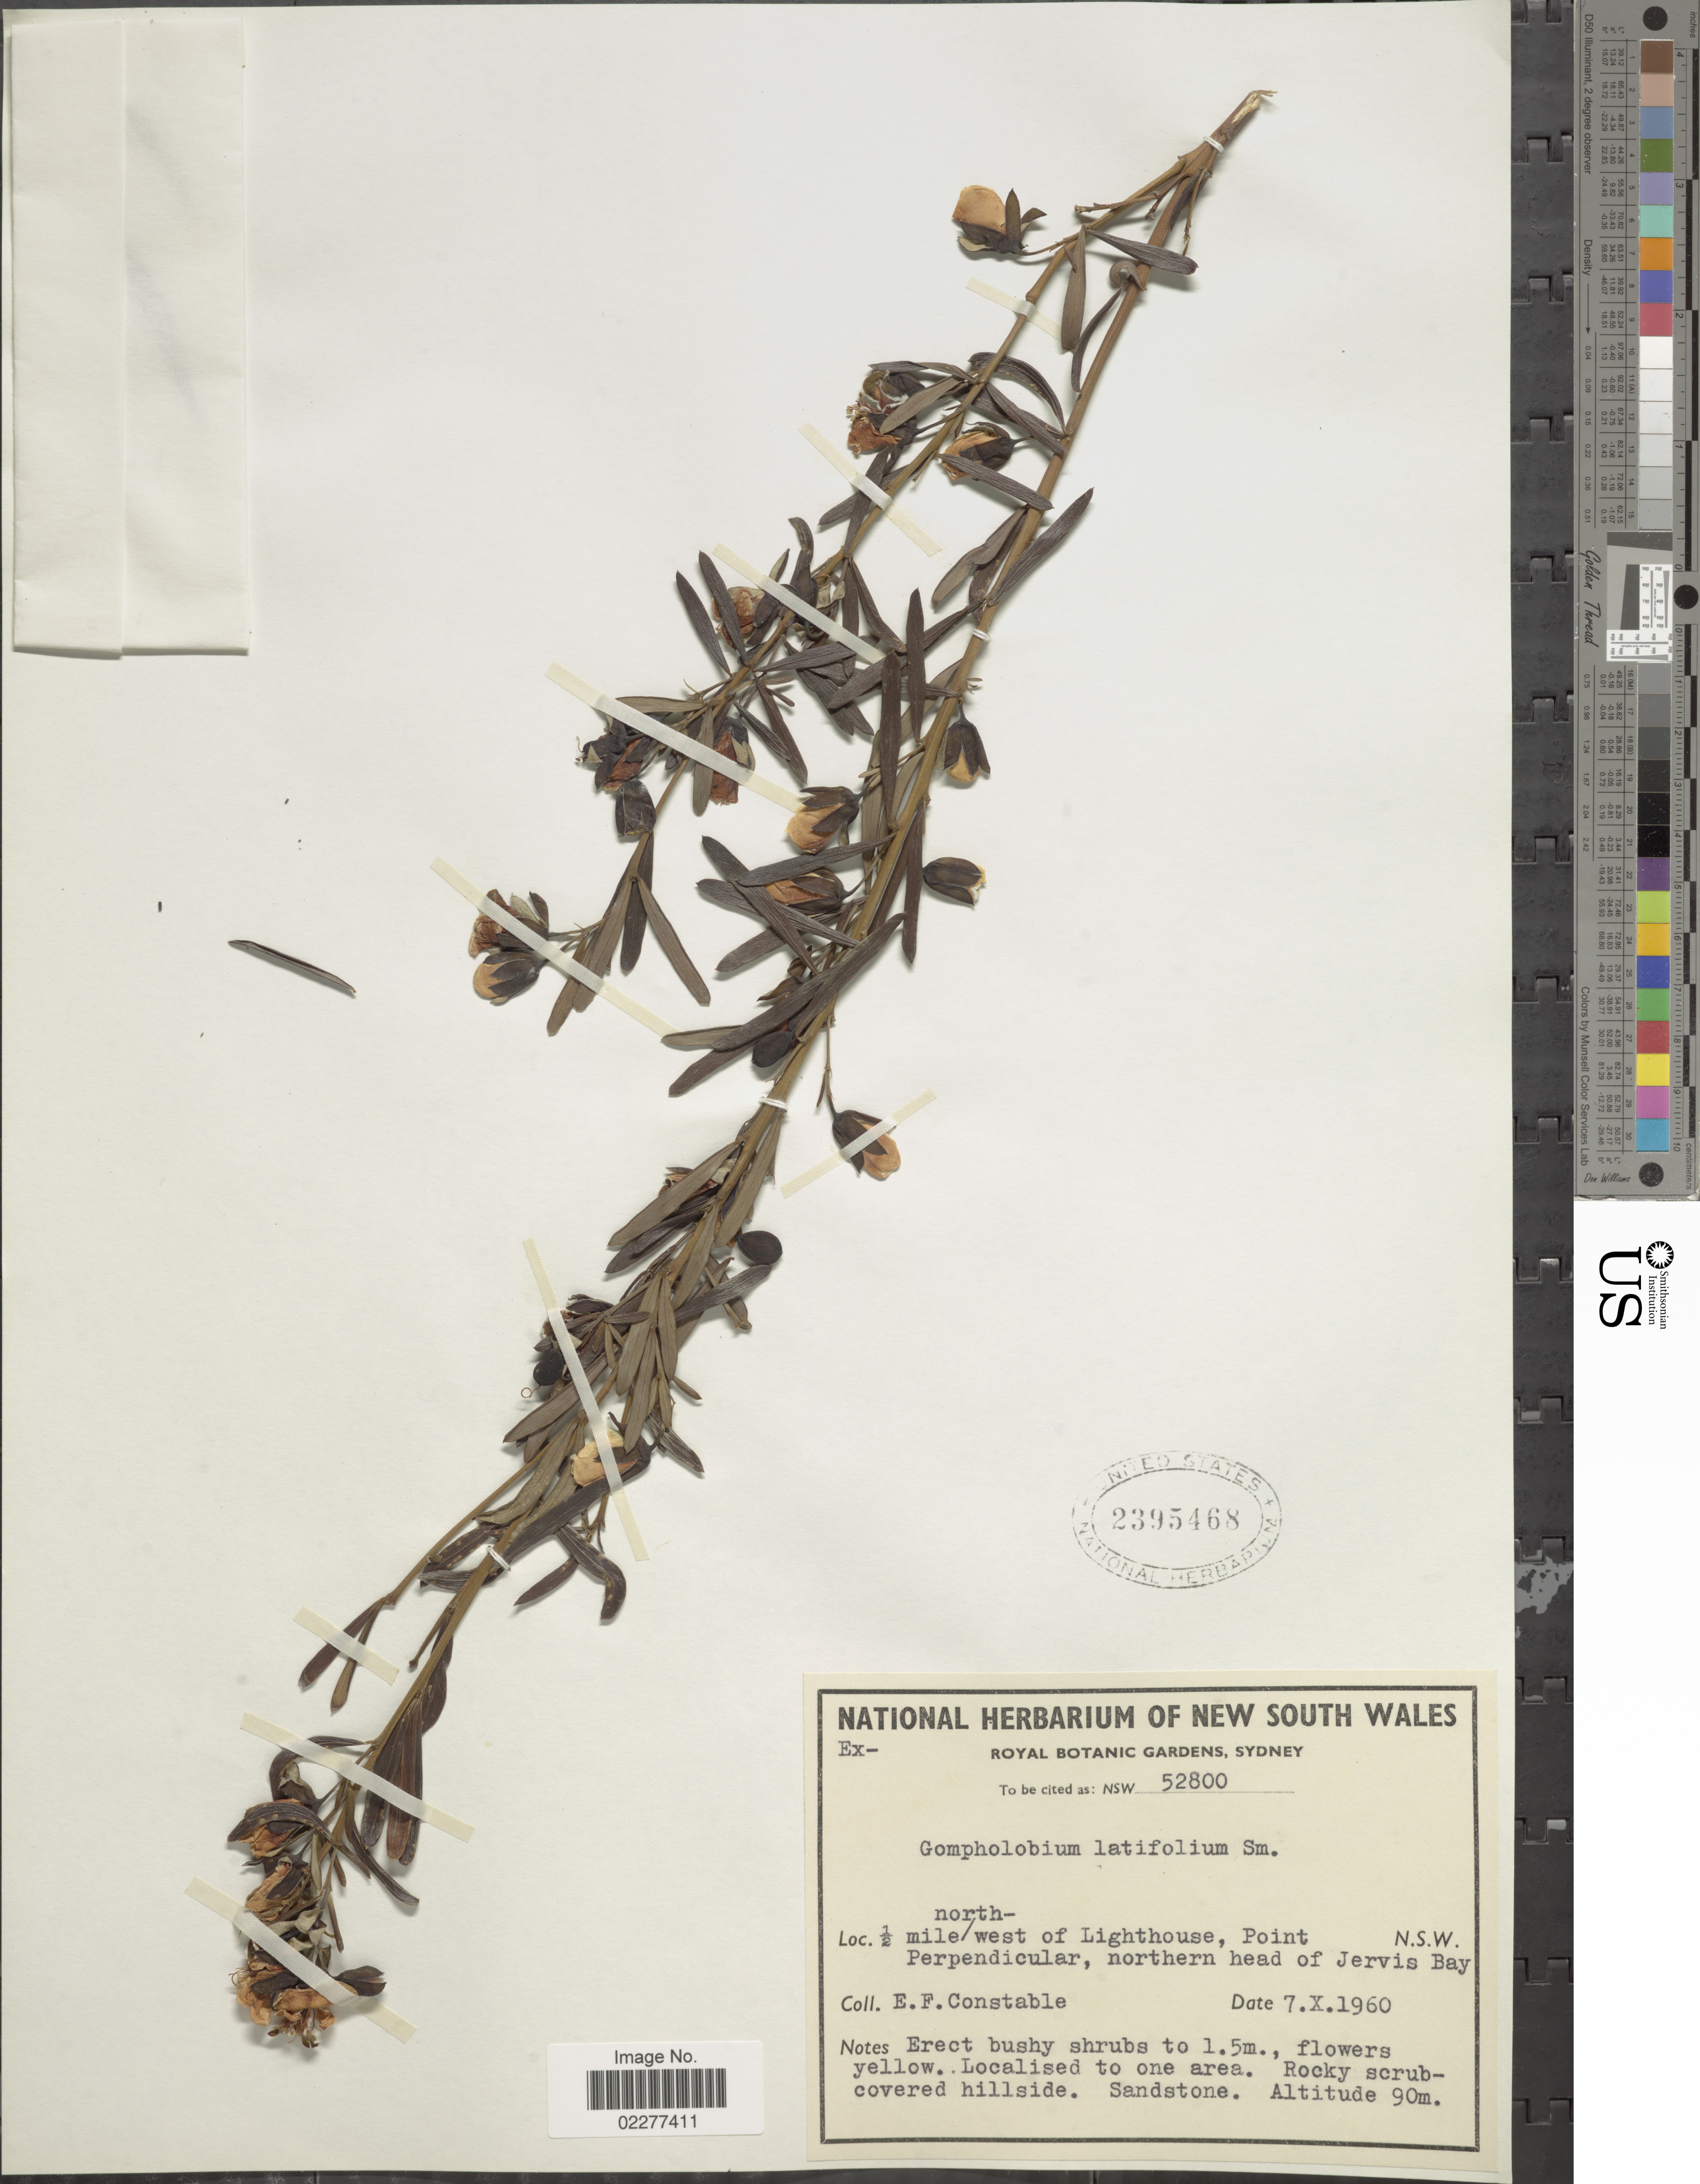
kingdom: Plantae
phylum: Tracheophyta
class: Magnoliopsida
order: Fabales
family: Fabaceae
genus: Gompholobium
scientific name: Gompholobium latifolium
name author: Sm.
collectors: E. F. Constable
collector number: NSW 52800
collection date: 1960-10-07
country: Australia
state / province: New South Wales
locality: ½ mile north-west of Lighthouse, Point Perpendicular, northern head of Jervis Bay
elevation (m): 90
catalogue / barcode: US 2395468